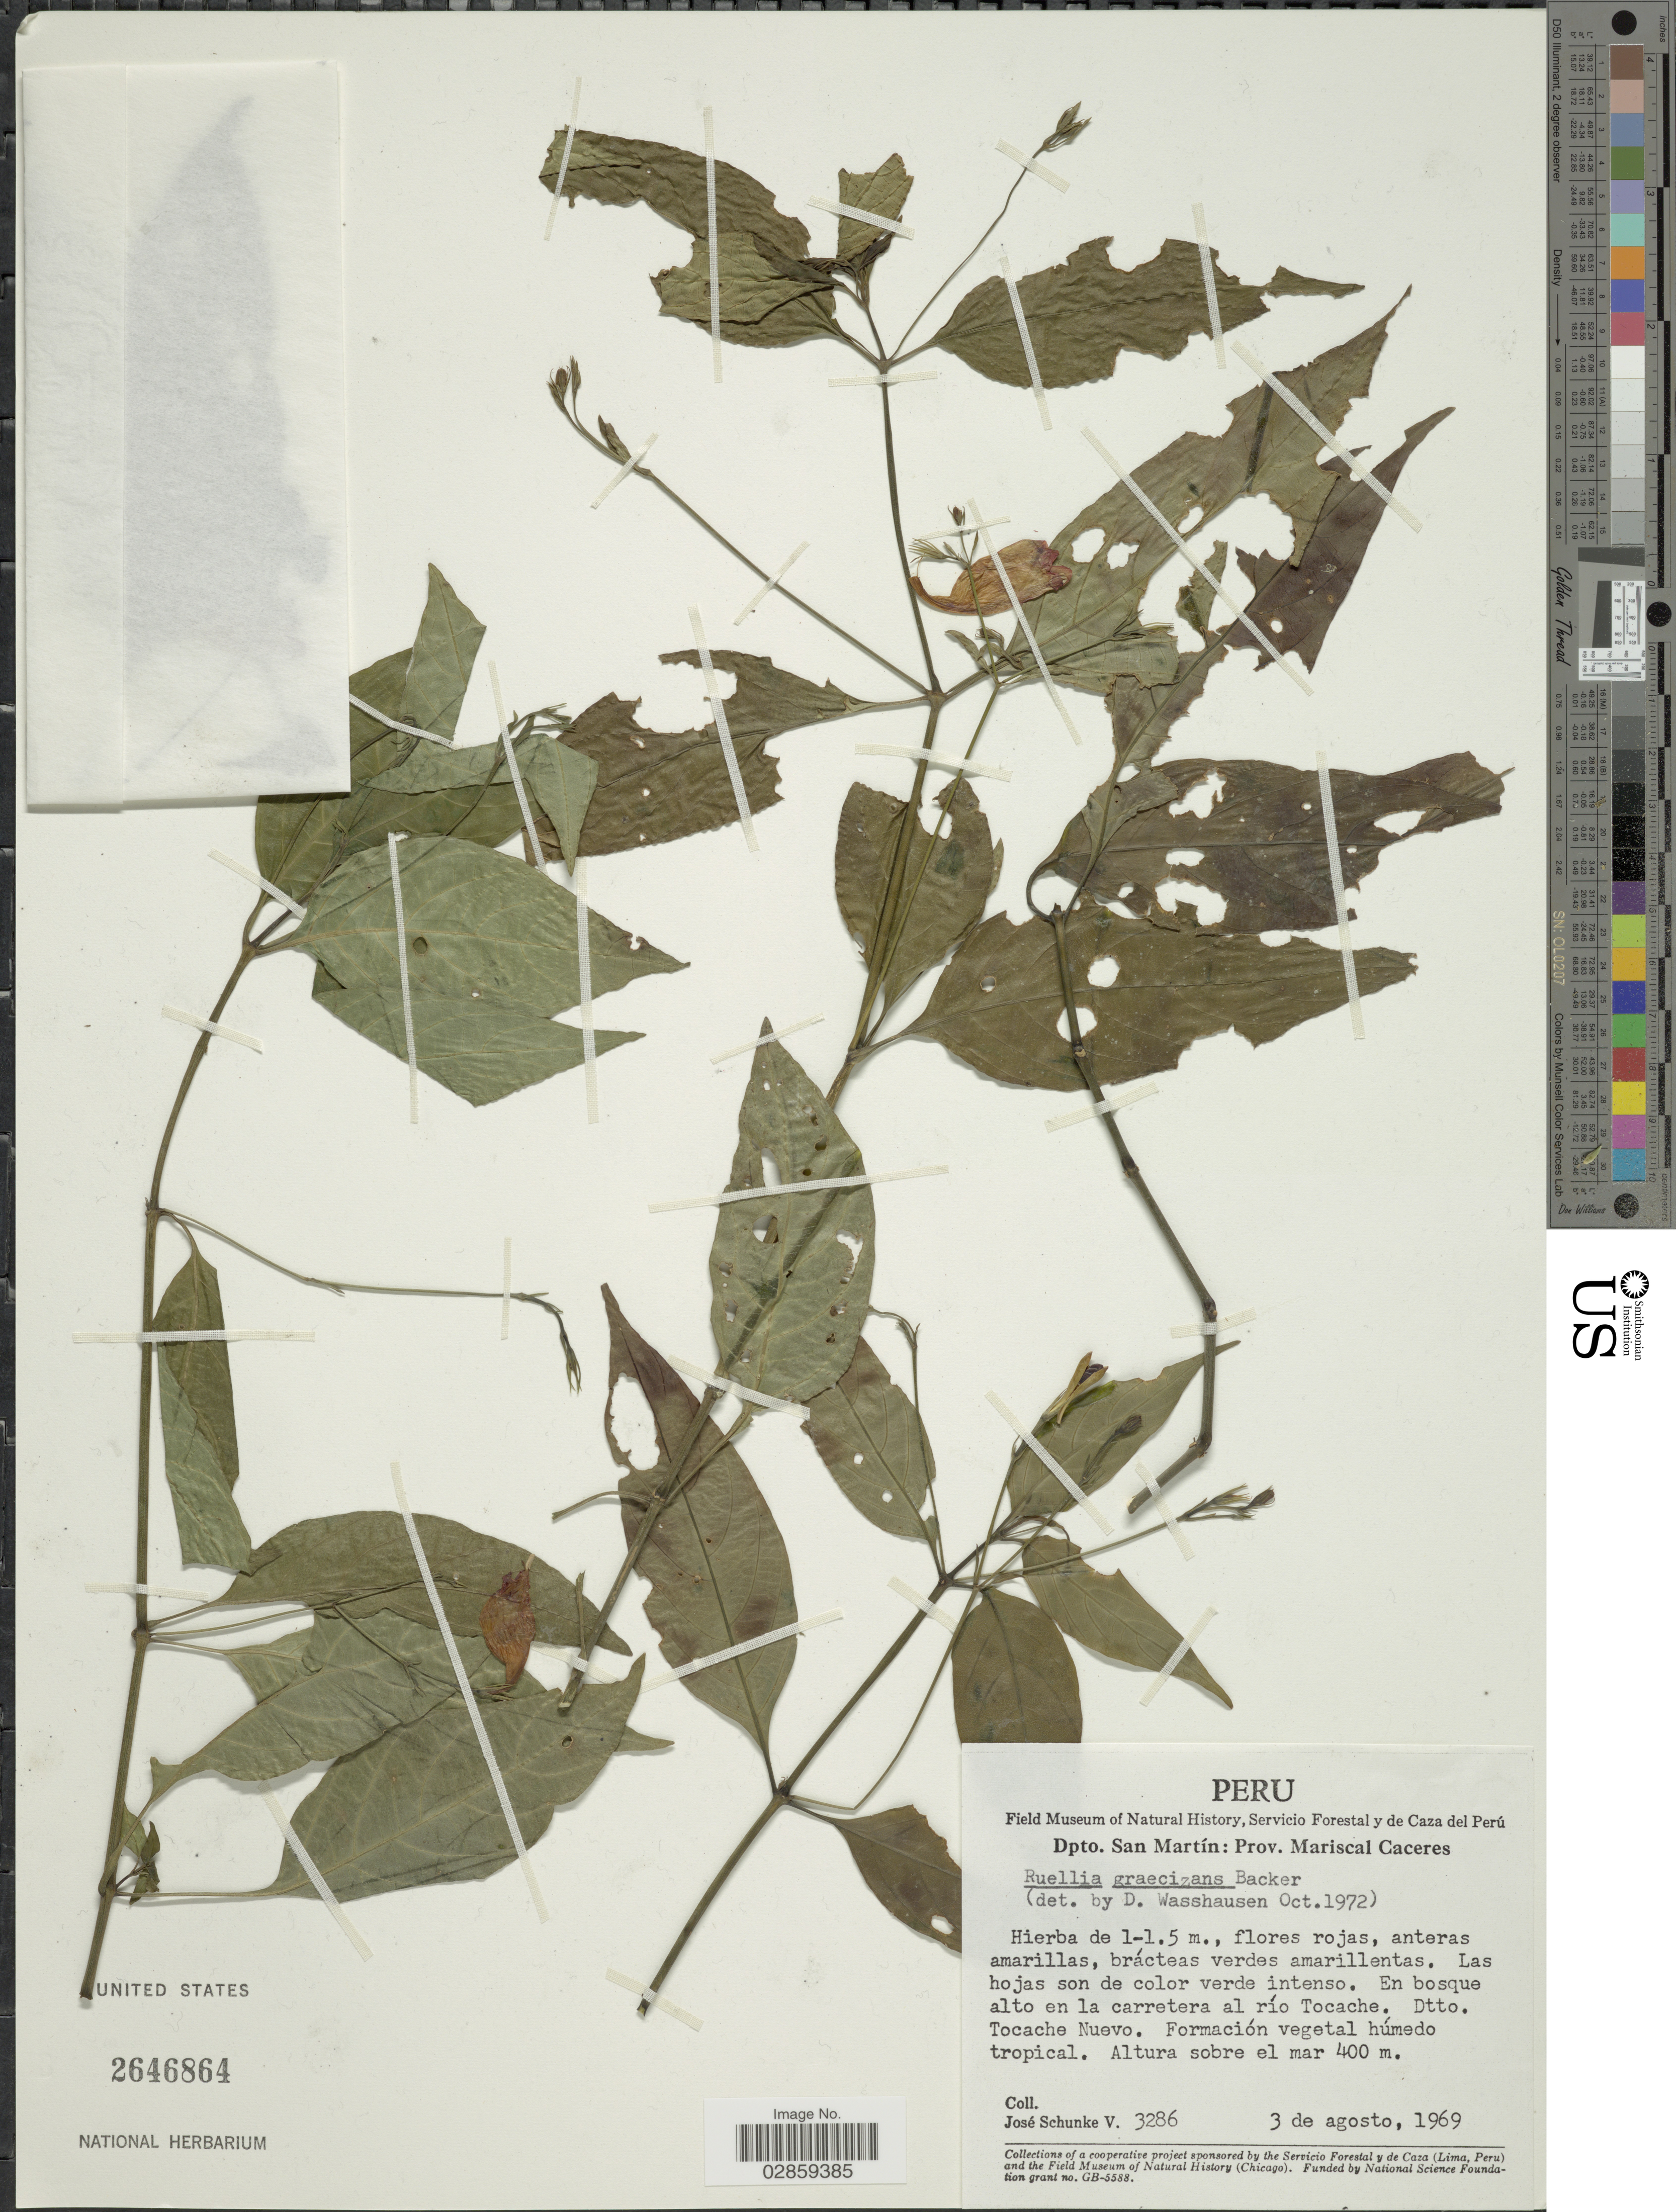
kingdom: Plantae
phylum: Tracheophyta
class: Magnoliopsida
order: Lamiales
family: Acanthaceae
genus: Ruellia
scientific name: Ruellia brevifolia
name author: (Pohl) C. Ezcurra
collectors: J. Schunke Vigo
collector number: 3286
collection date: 1969-08-03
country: Peru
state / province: San Martín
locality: Dpto. San Martín: Prov. Mariscal Caceres, En bosque alto en la carretera al río Tocache. Dtto. Tocache Nuevo.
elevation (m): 400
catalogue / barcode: US 2646864